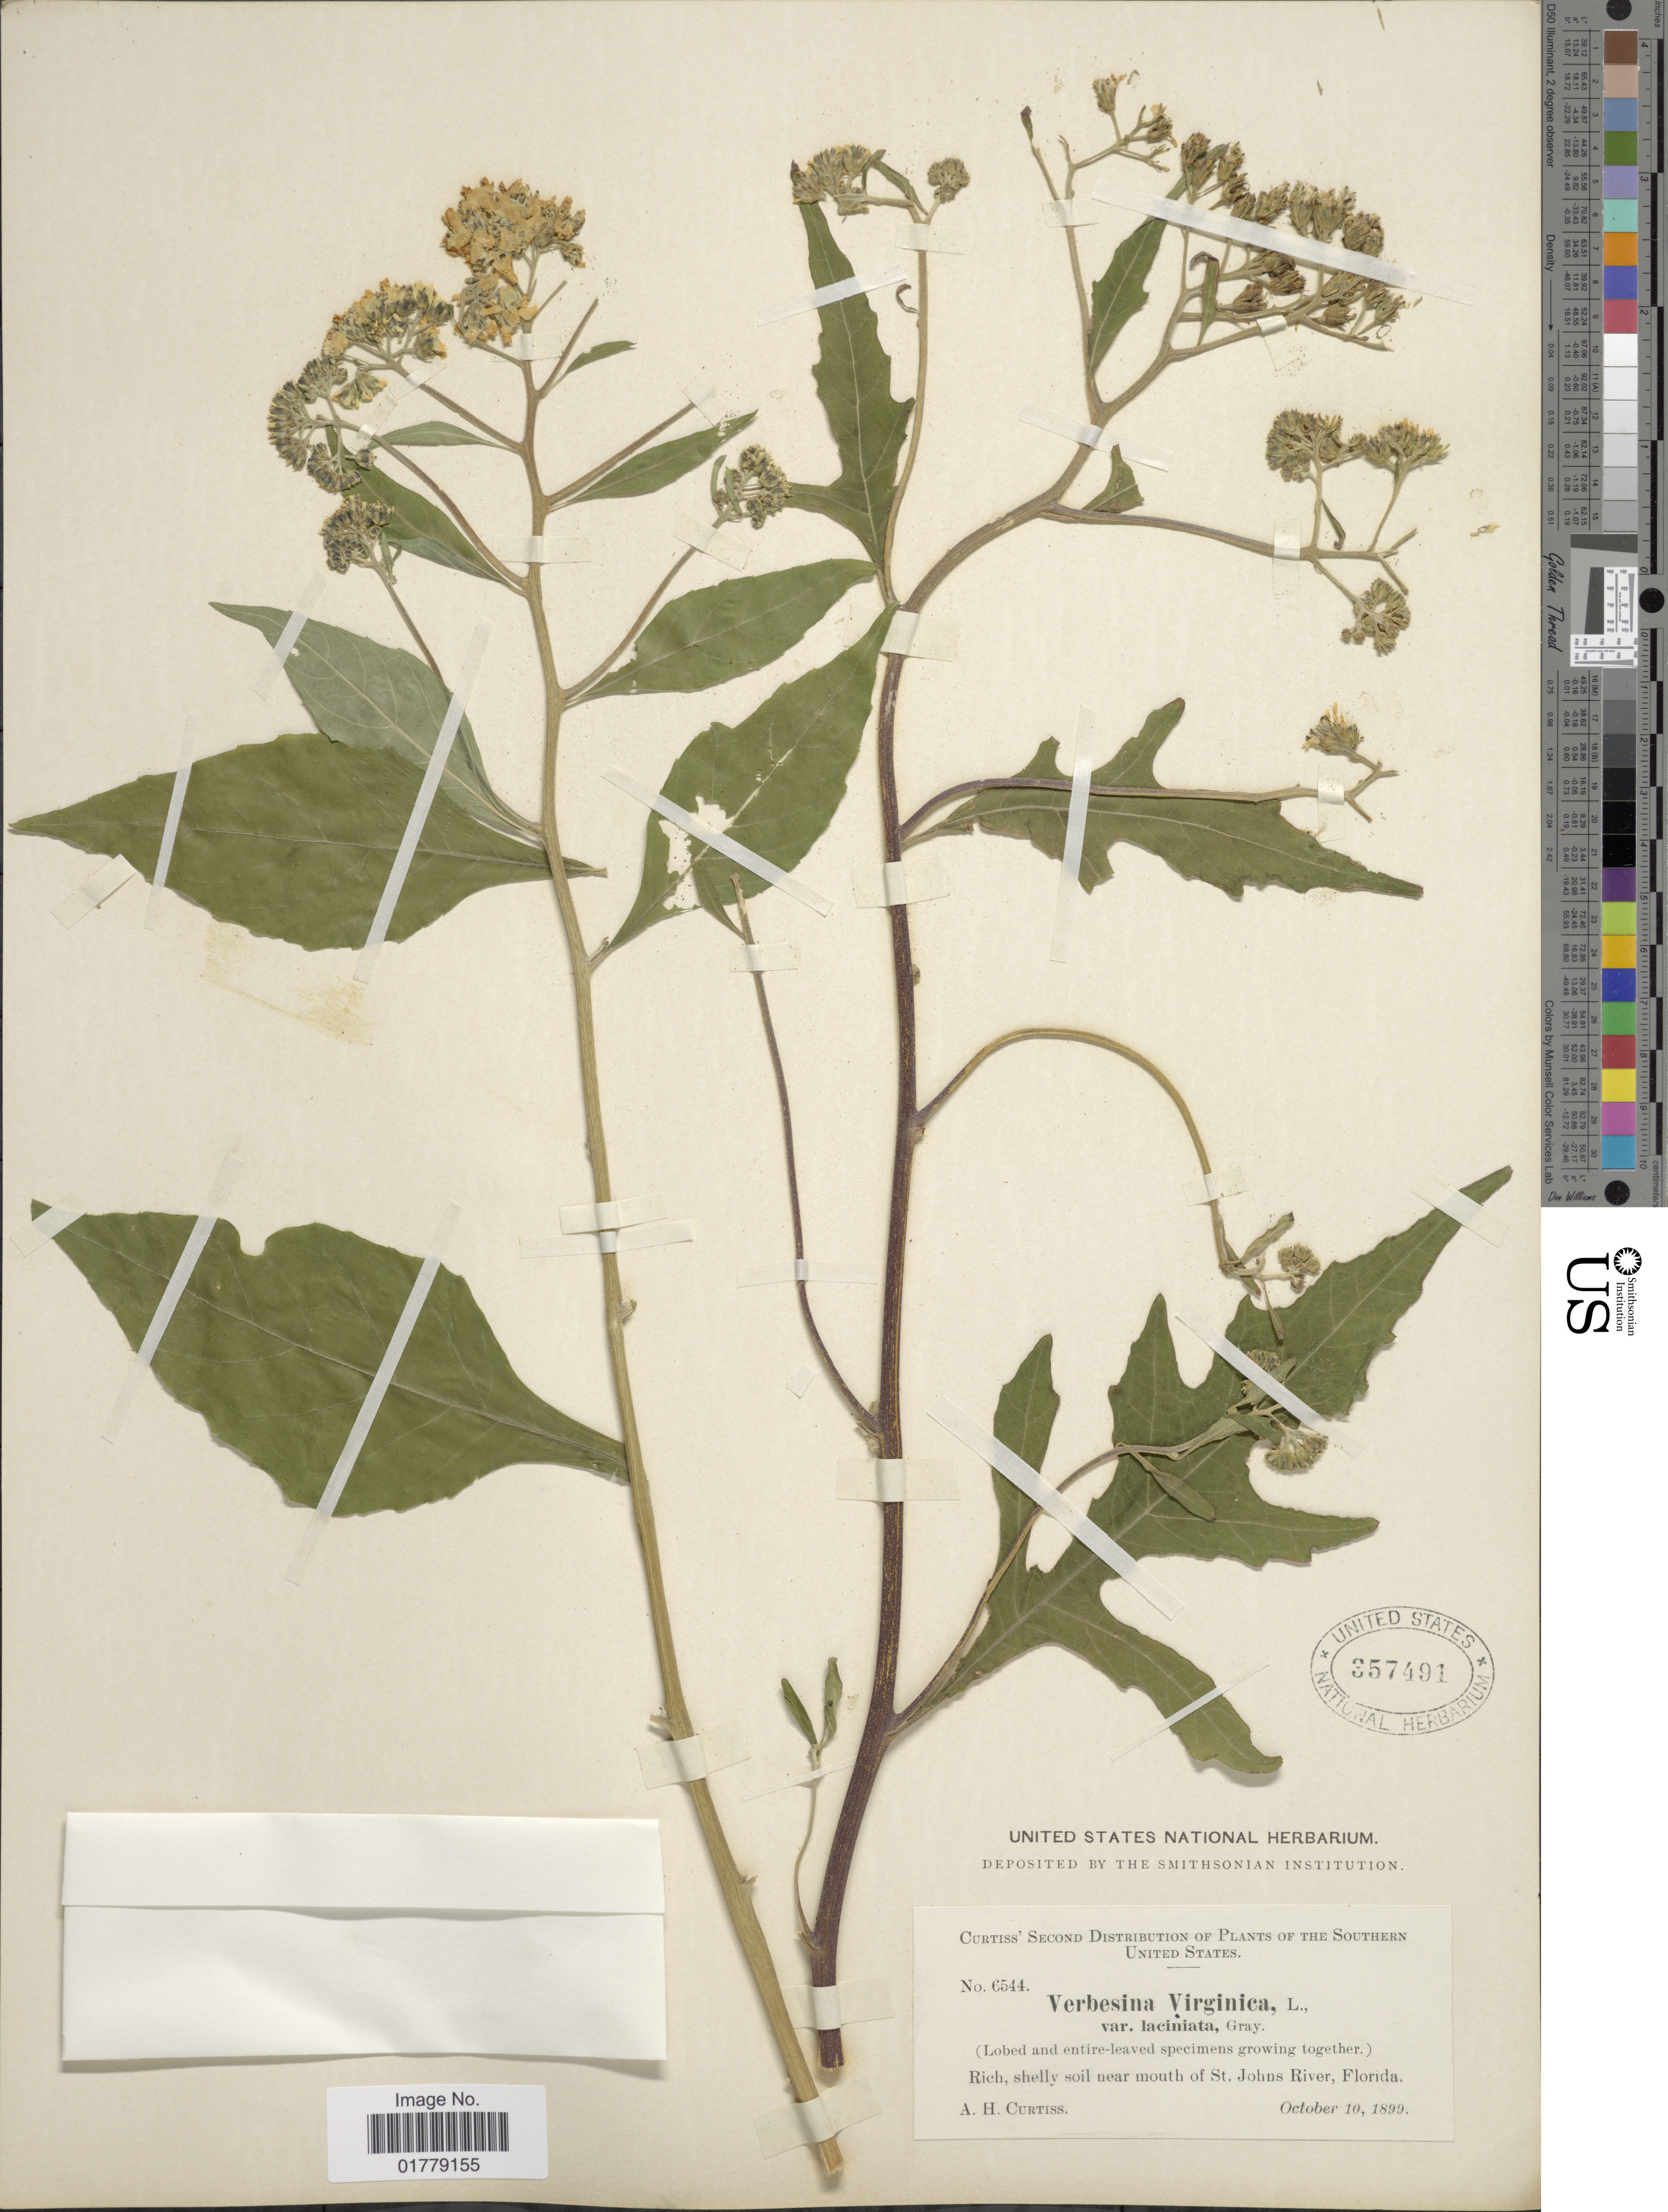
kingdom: Plantae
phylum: Tracheophyta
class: Magnoliopsida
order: Asterales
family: Asteraceae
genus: Verbesina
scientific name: Verbesina laciniata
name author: Poir. & Nutt.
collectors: A. H. Curtiss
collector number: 6544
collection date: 1899-10-10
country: United States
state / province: Florida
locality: Southern United States. Rich, shelly soil near mouth of St. Johns River, Florida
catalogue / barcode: US 357491